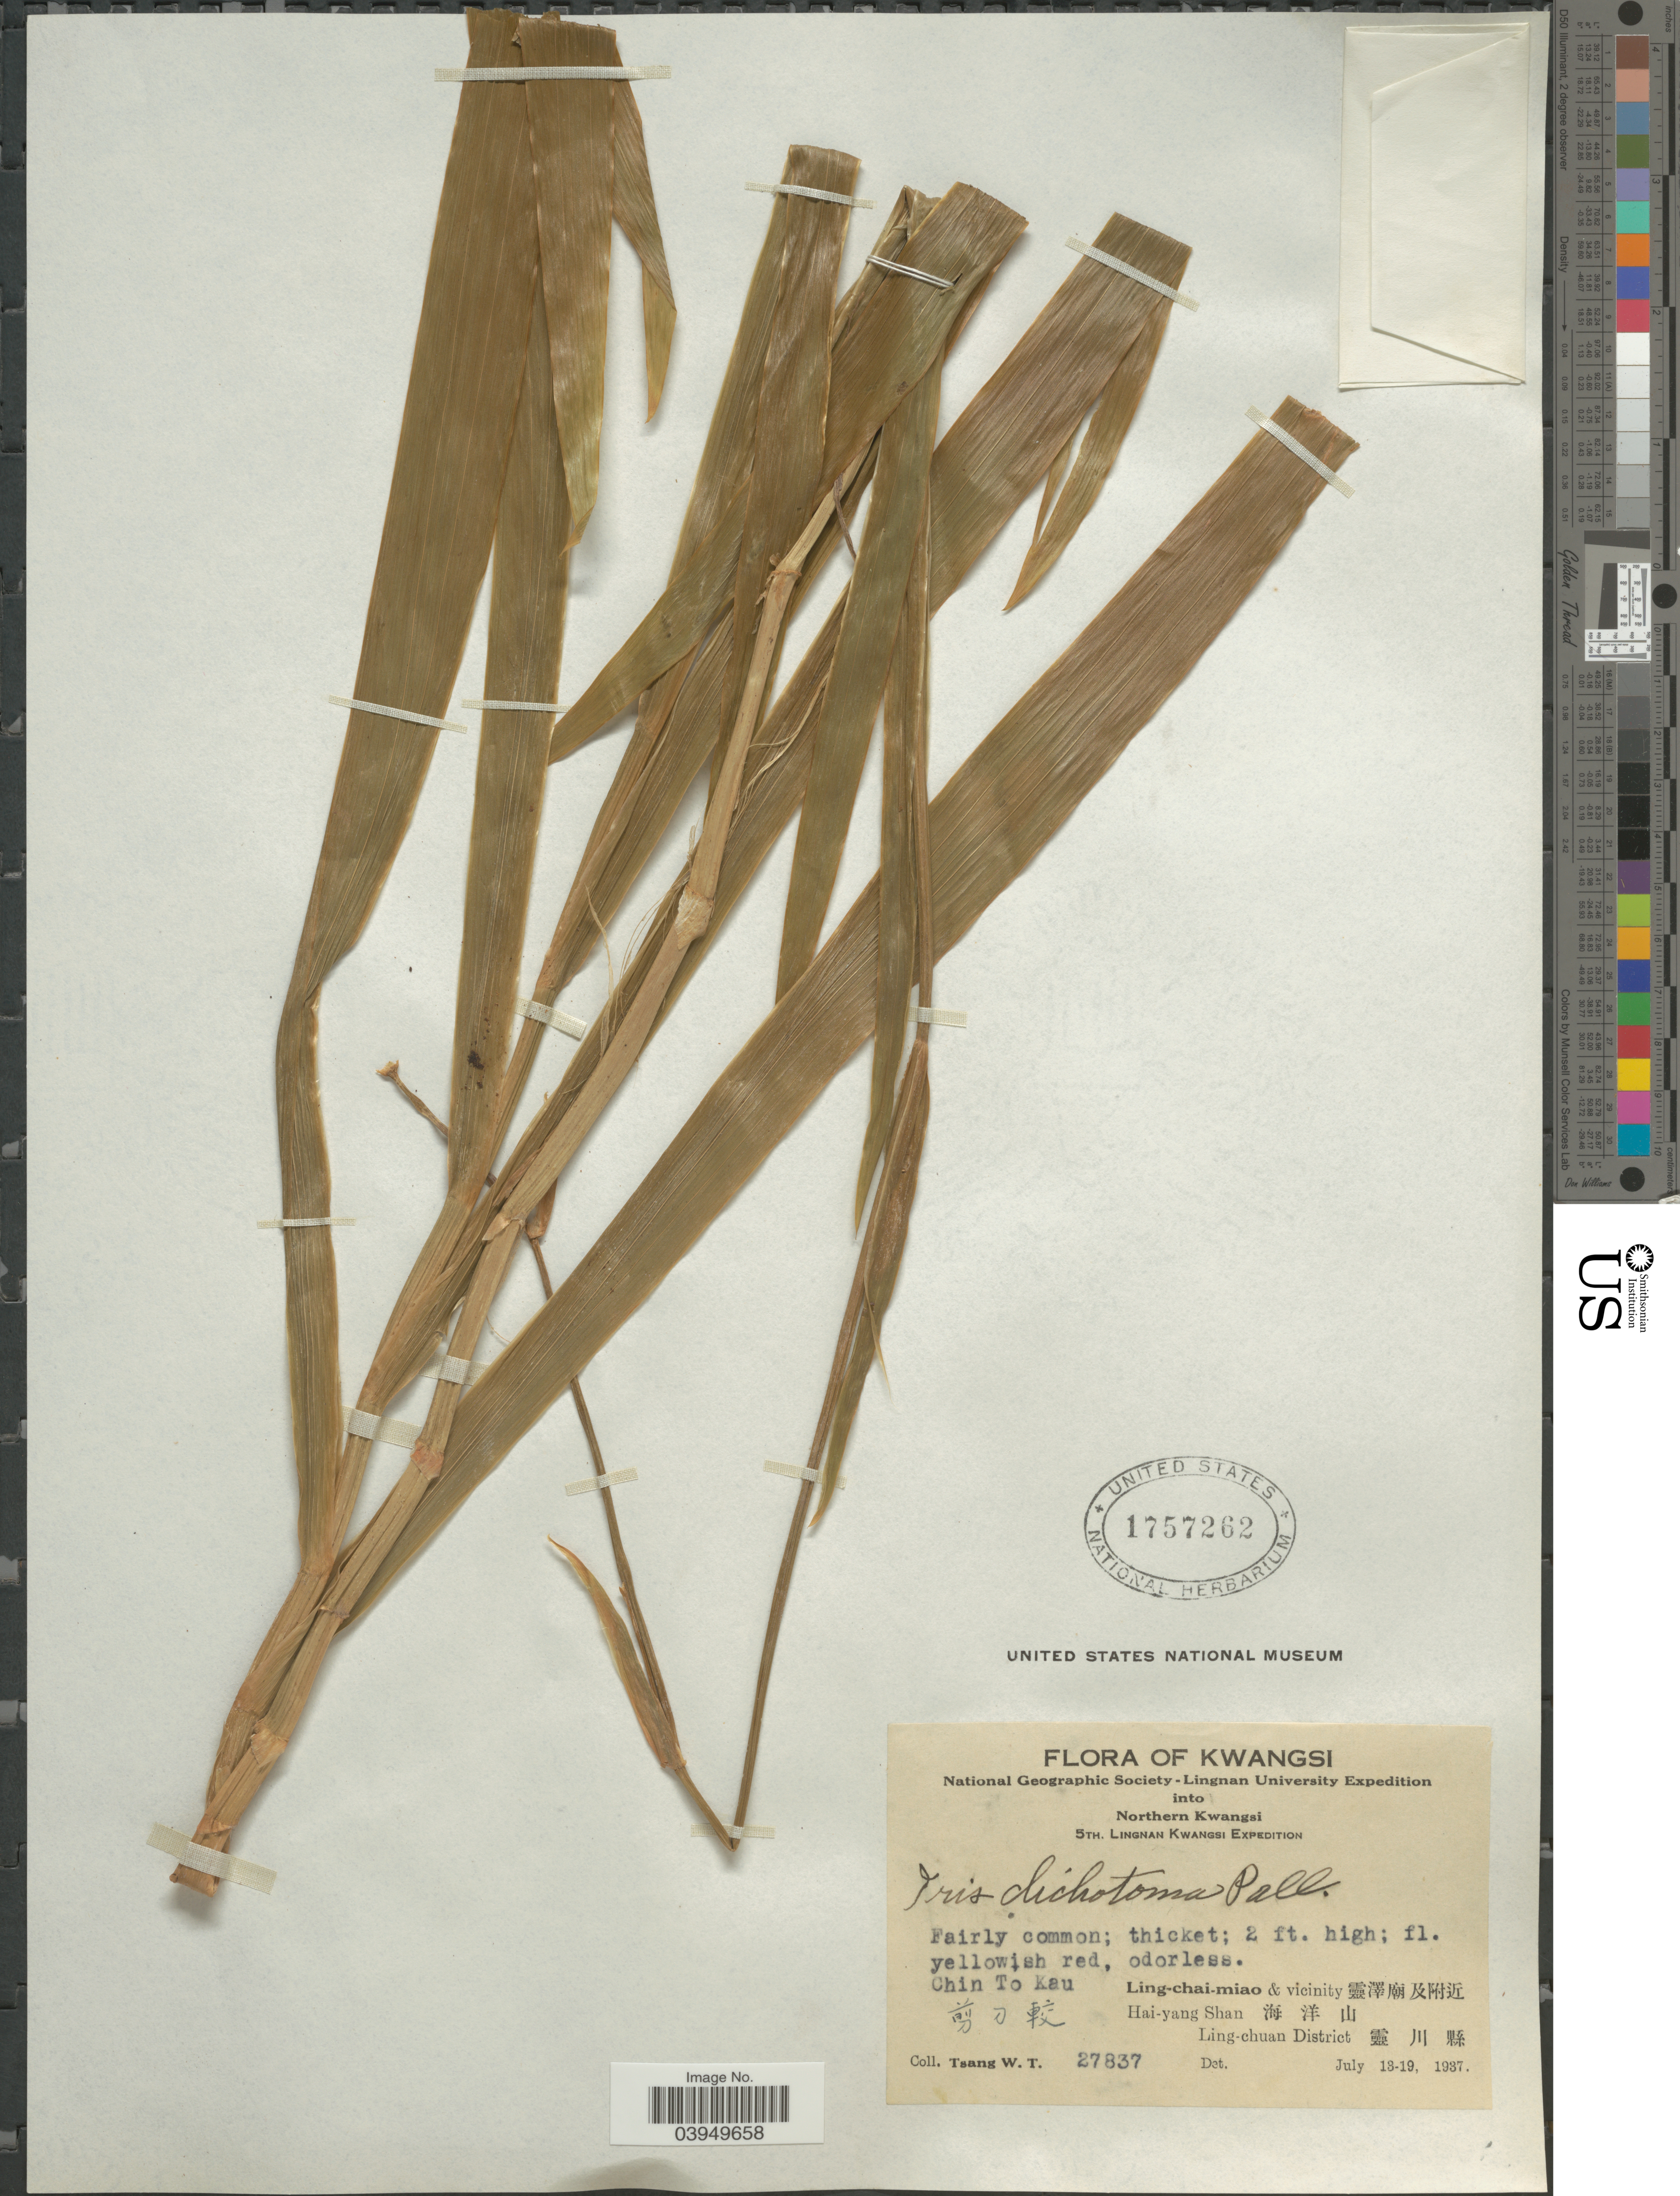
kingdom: Plantae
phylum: Tracheophyta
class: Liliopsida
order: Asparagales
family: Iridaceae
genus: Iris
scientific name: Iris dichotoma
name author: Pall.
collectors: W. T. Tsang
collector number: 27837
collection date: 1937-07-13/1937-07-19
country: China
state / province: Guangxi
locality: Northern Kwangsi. Chin To Kau X. Ling-chai-miao & vicinity X. Hai-yang Shan X. Ling-chuan District X.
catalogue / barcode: US 1757262